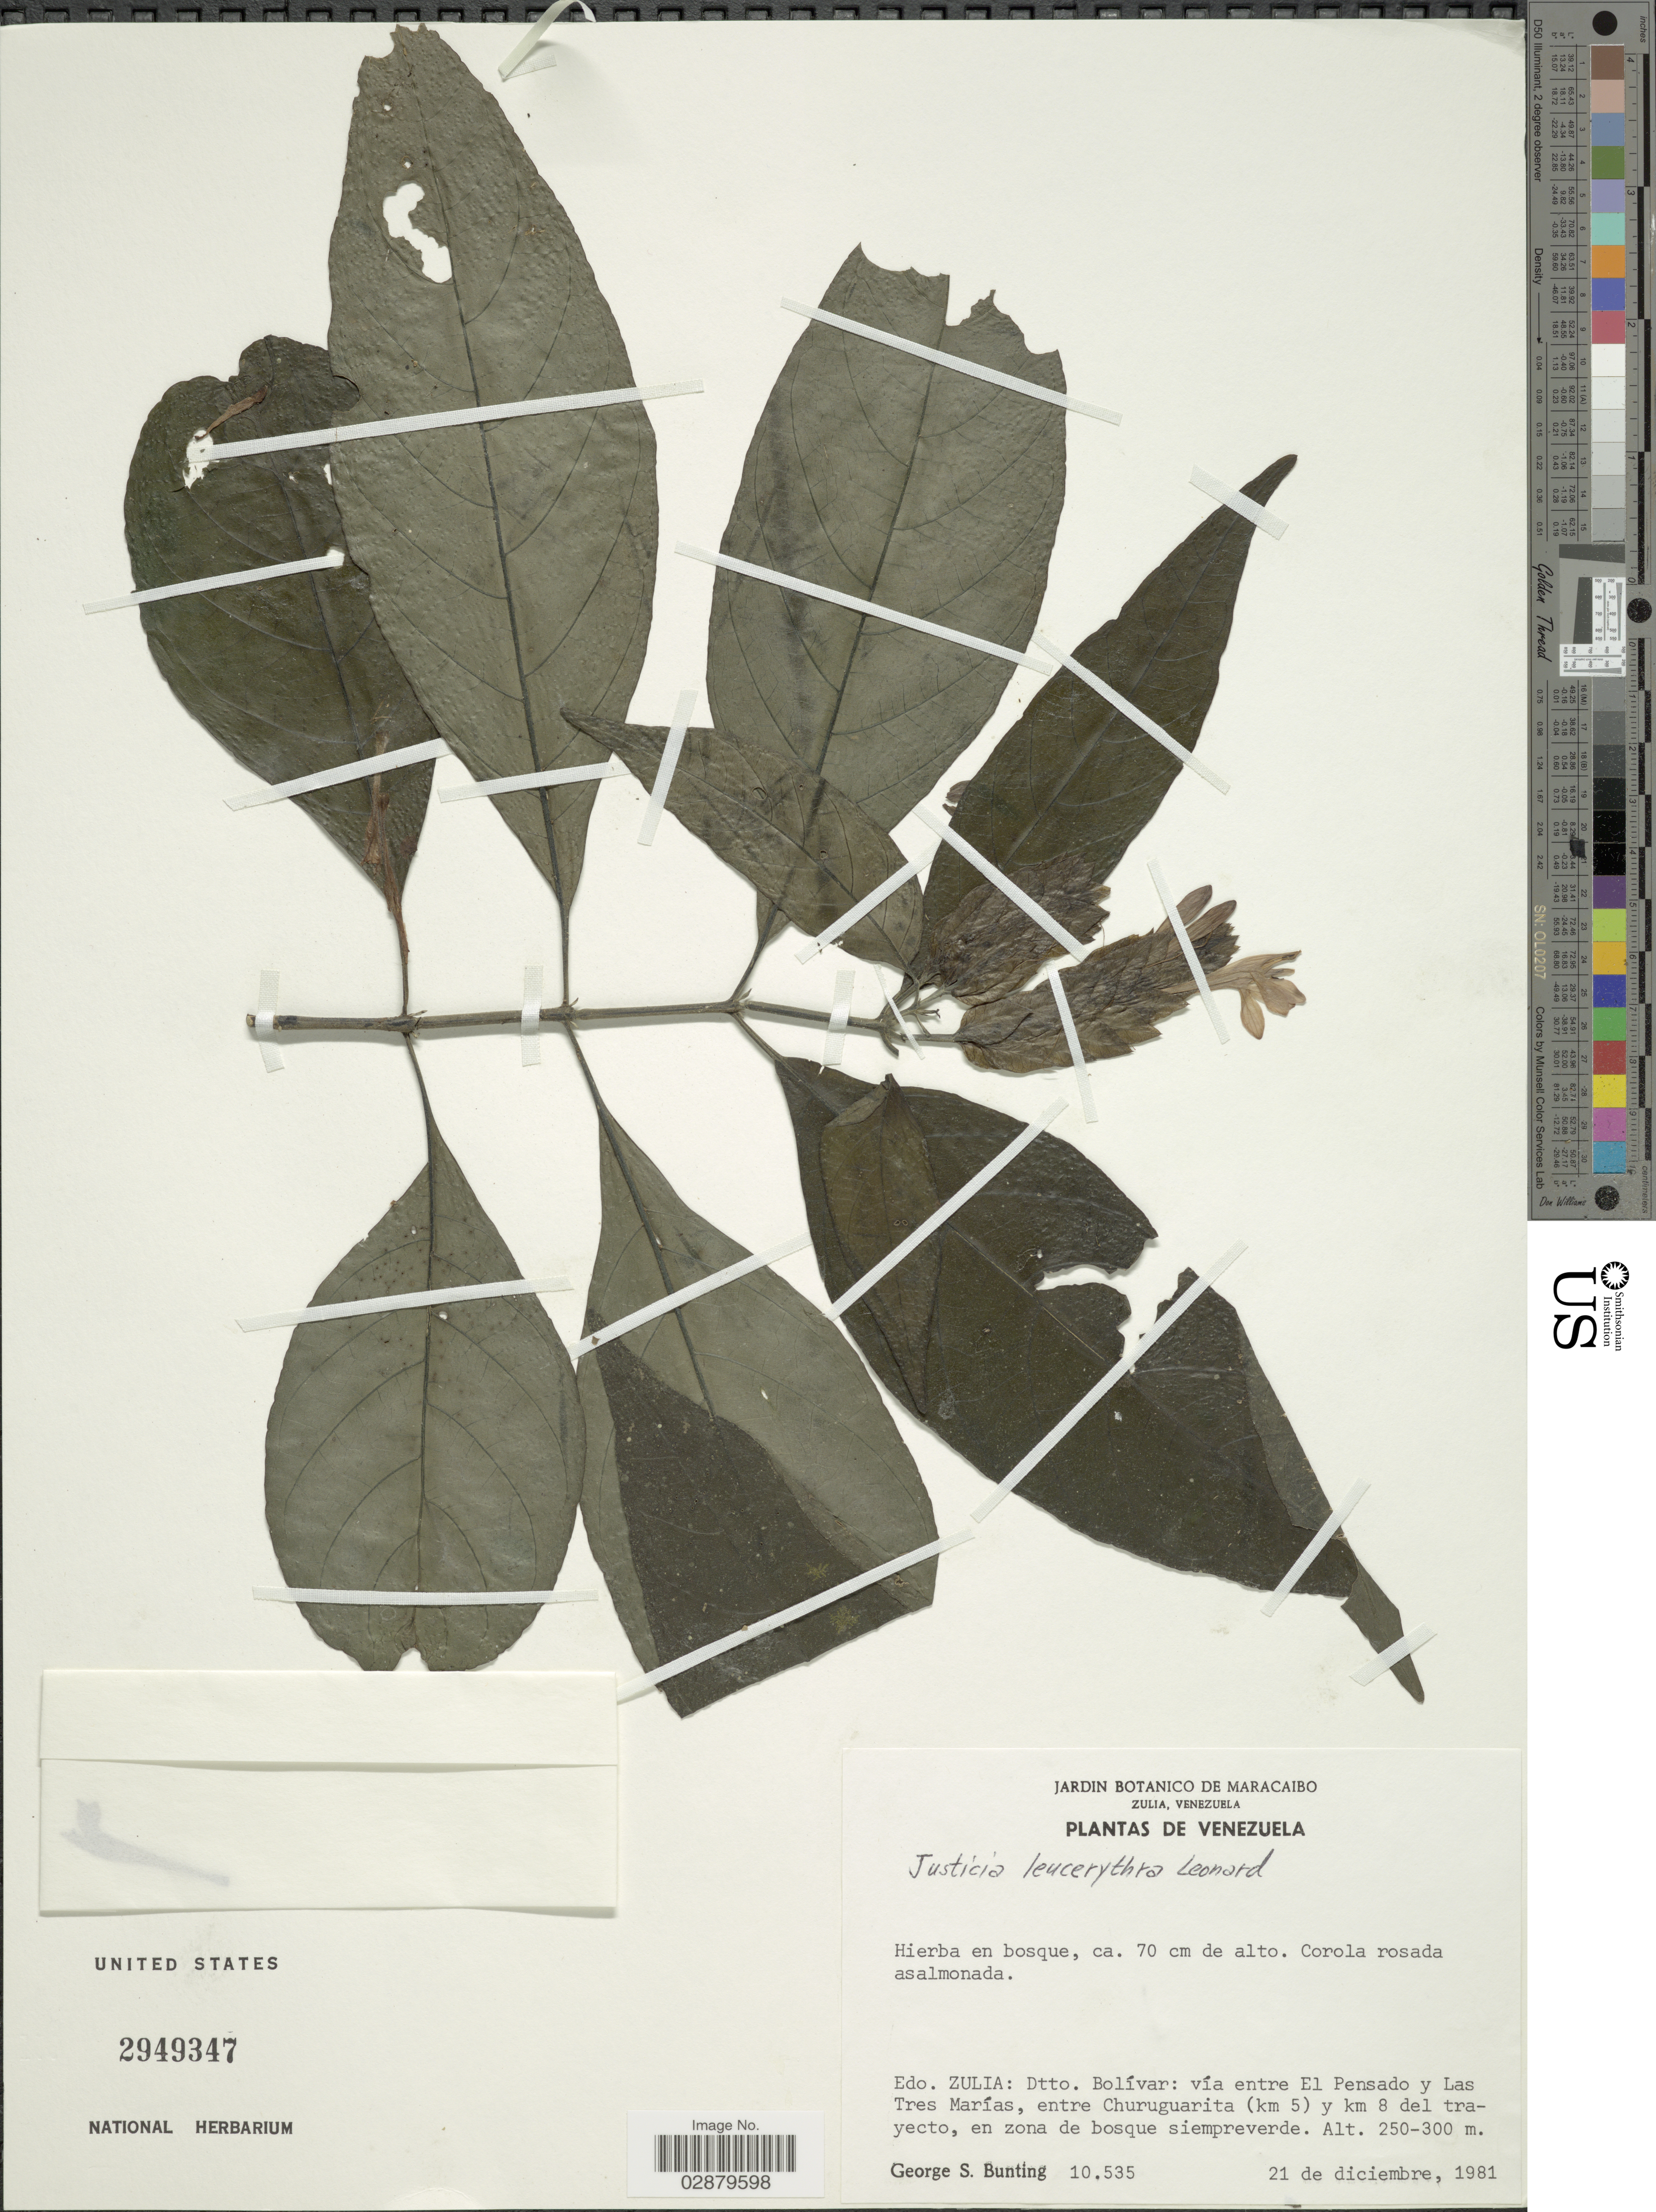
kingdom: Plantae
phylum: Tracheophyta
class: Magnoliopsida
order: Lamiales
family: Acanthaceae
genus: Justicia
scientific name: Justicia leucerythra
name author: Leonard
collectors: G. S. Bunting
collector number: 10535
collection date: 1981-12-21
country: Venezuela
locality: Edo. Zulia: Dtto. Bolívar: vía entre El Pensado y Las Tres Marías, entre Churuguarita (km 5) y km 8 del trayecto, en zona de bosque siempreverde.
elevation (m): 250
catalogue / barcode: US 2949347